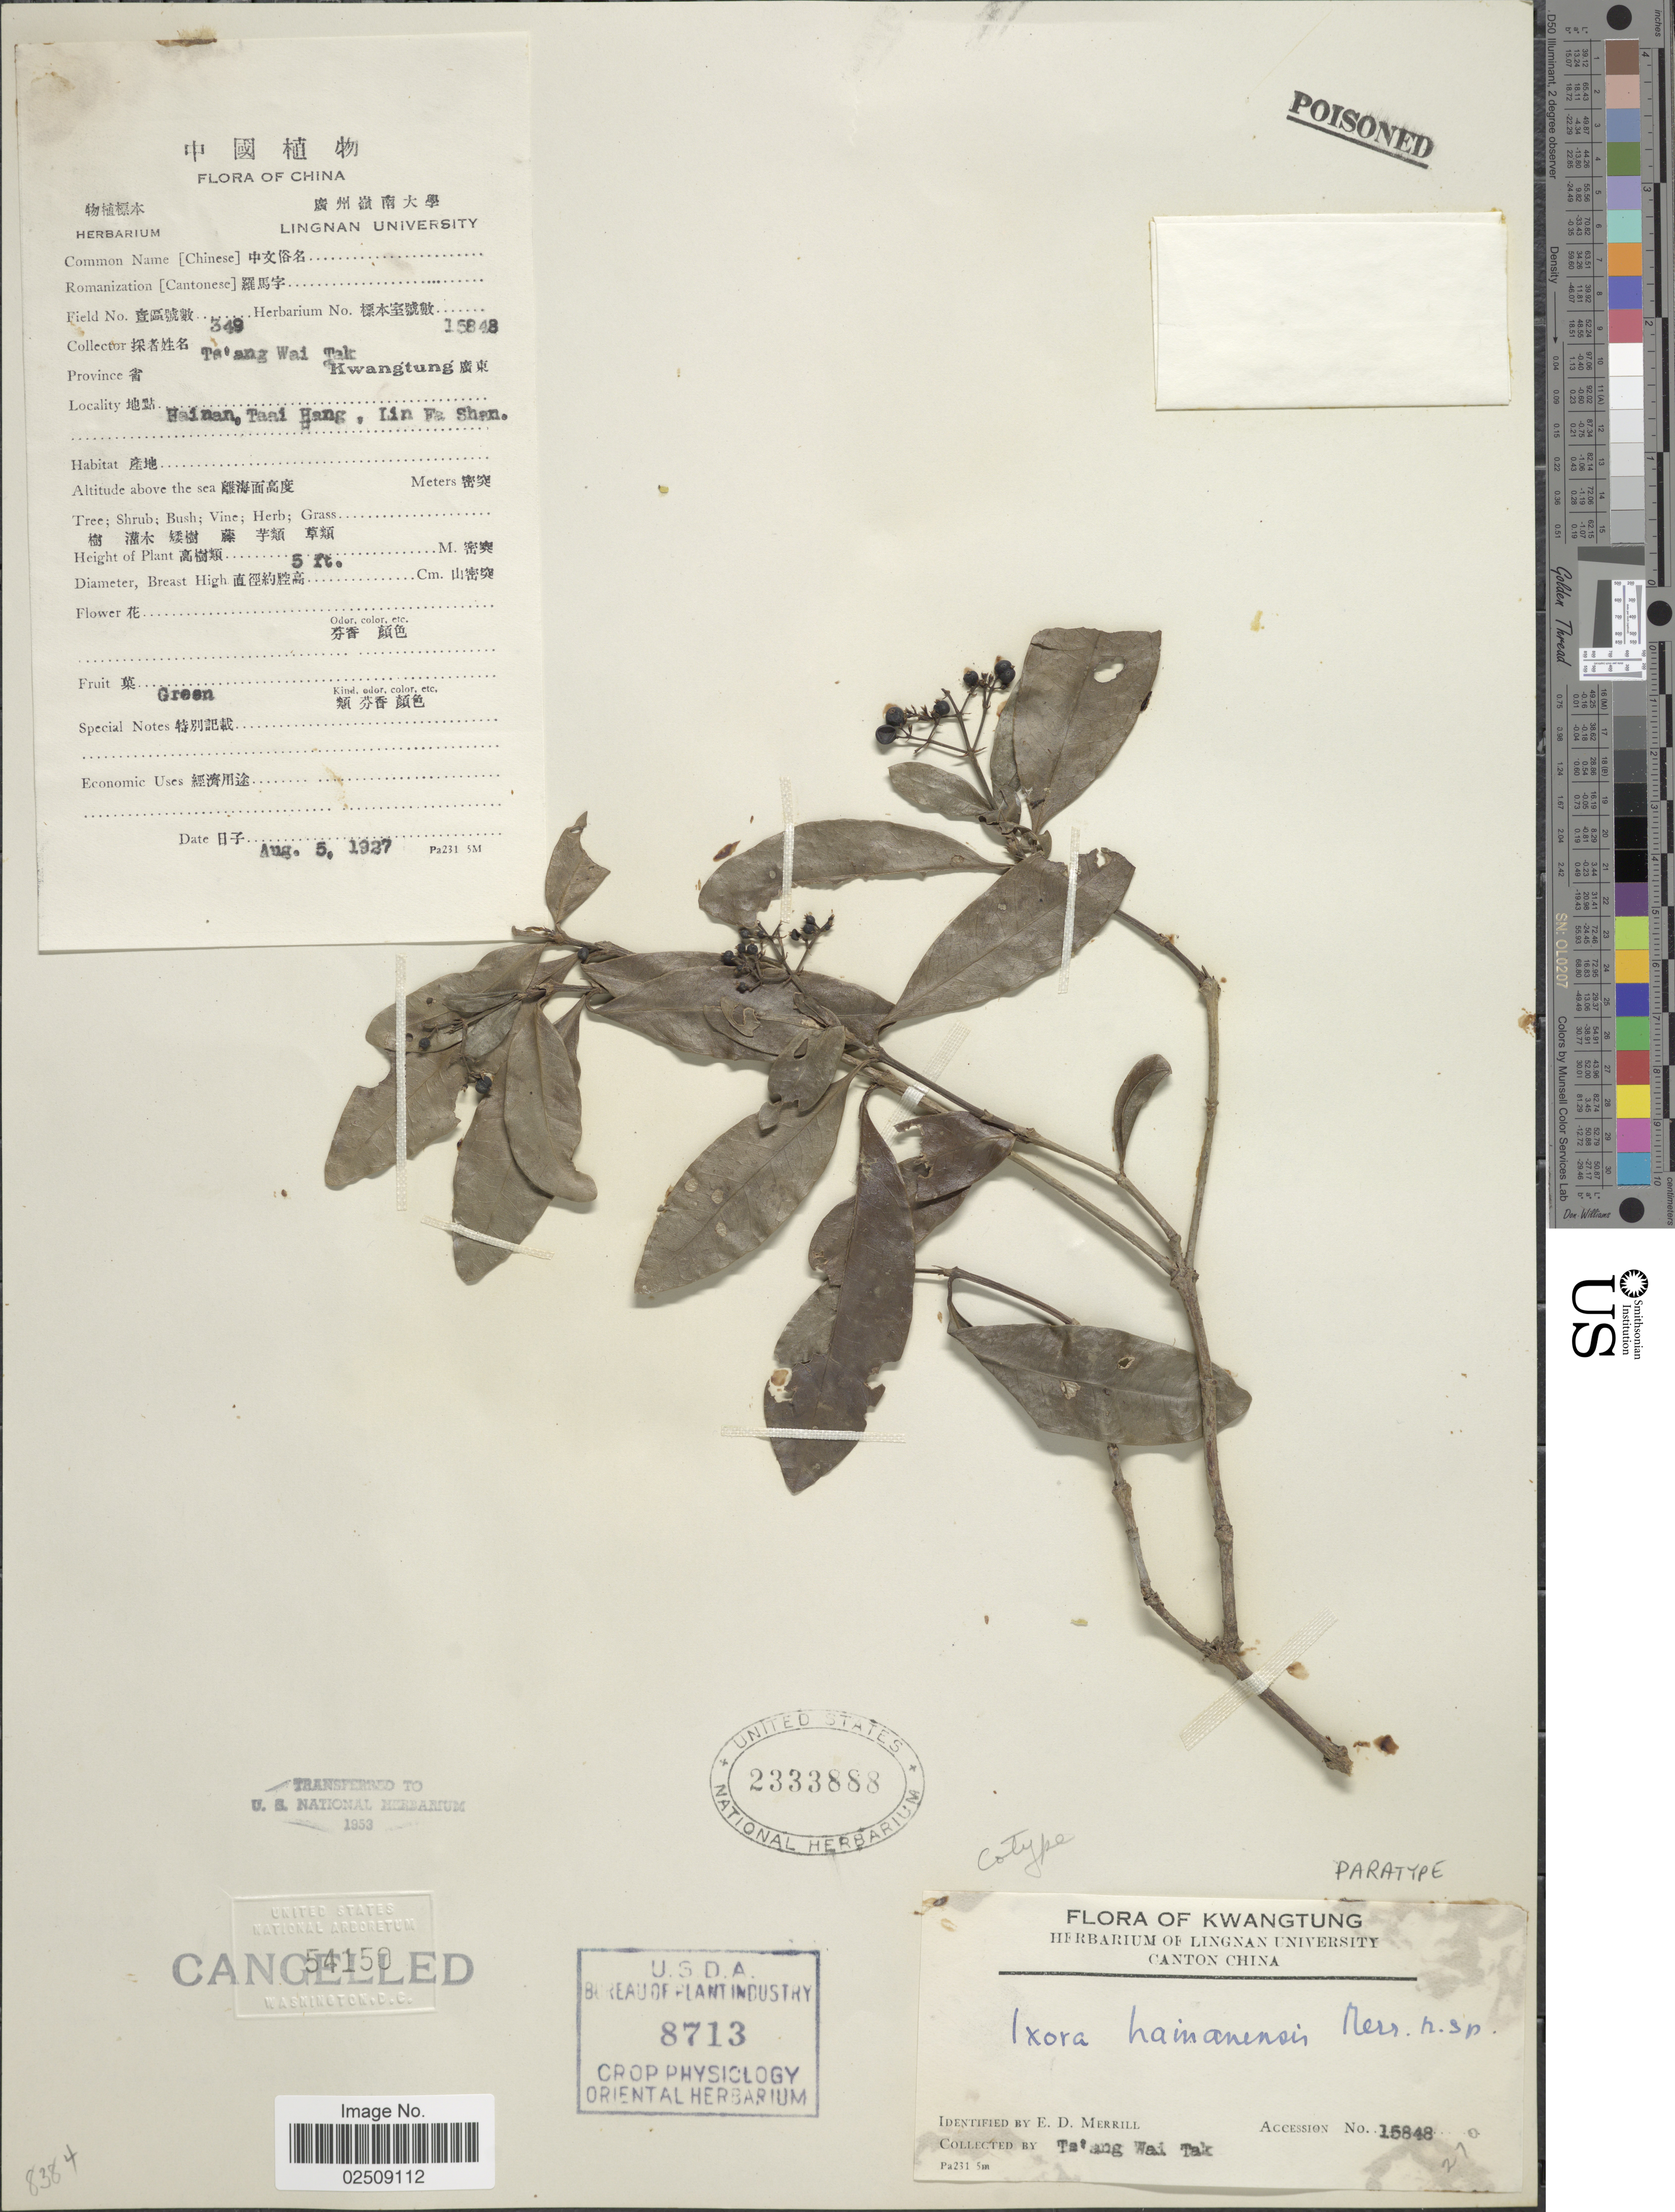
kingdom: Plantae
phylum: Tracheophyta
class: Magnoliopsida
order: Gentianales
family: Rubiaceae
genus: Ixora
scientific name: Ixora hainanensis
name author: Merr.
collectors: W. T. Tsang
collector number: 349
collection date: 1927-08-05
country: China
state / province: Guangdong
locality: Province Kwangtung. Hainan, Taai Hang, Lin Fa Shan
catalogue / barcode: US 2333888